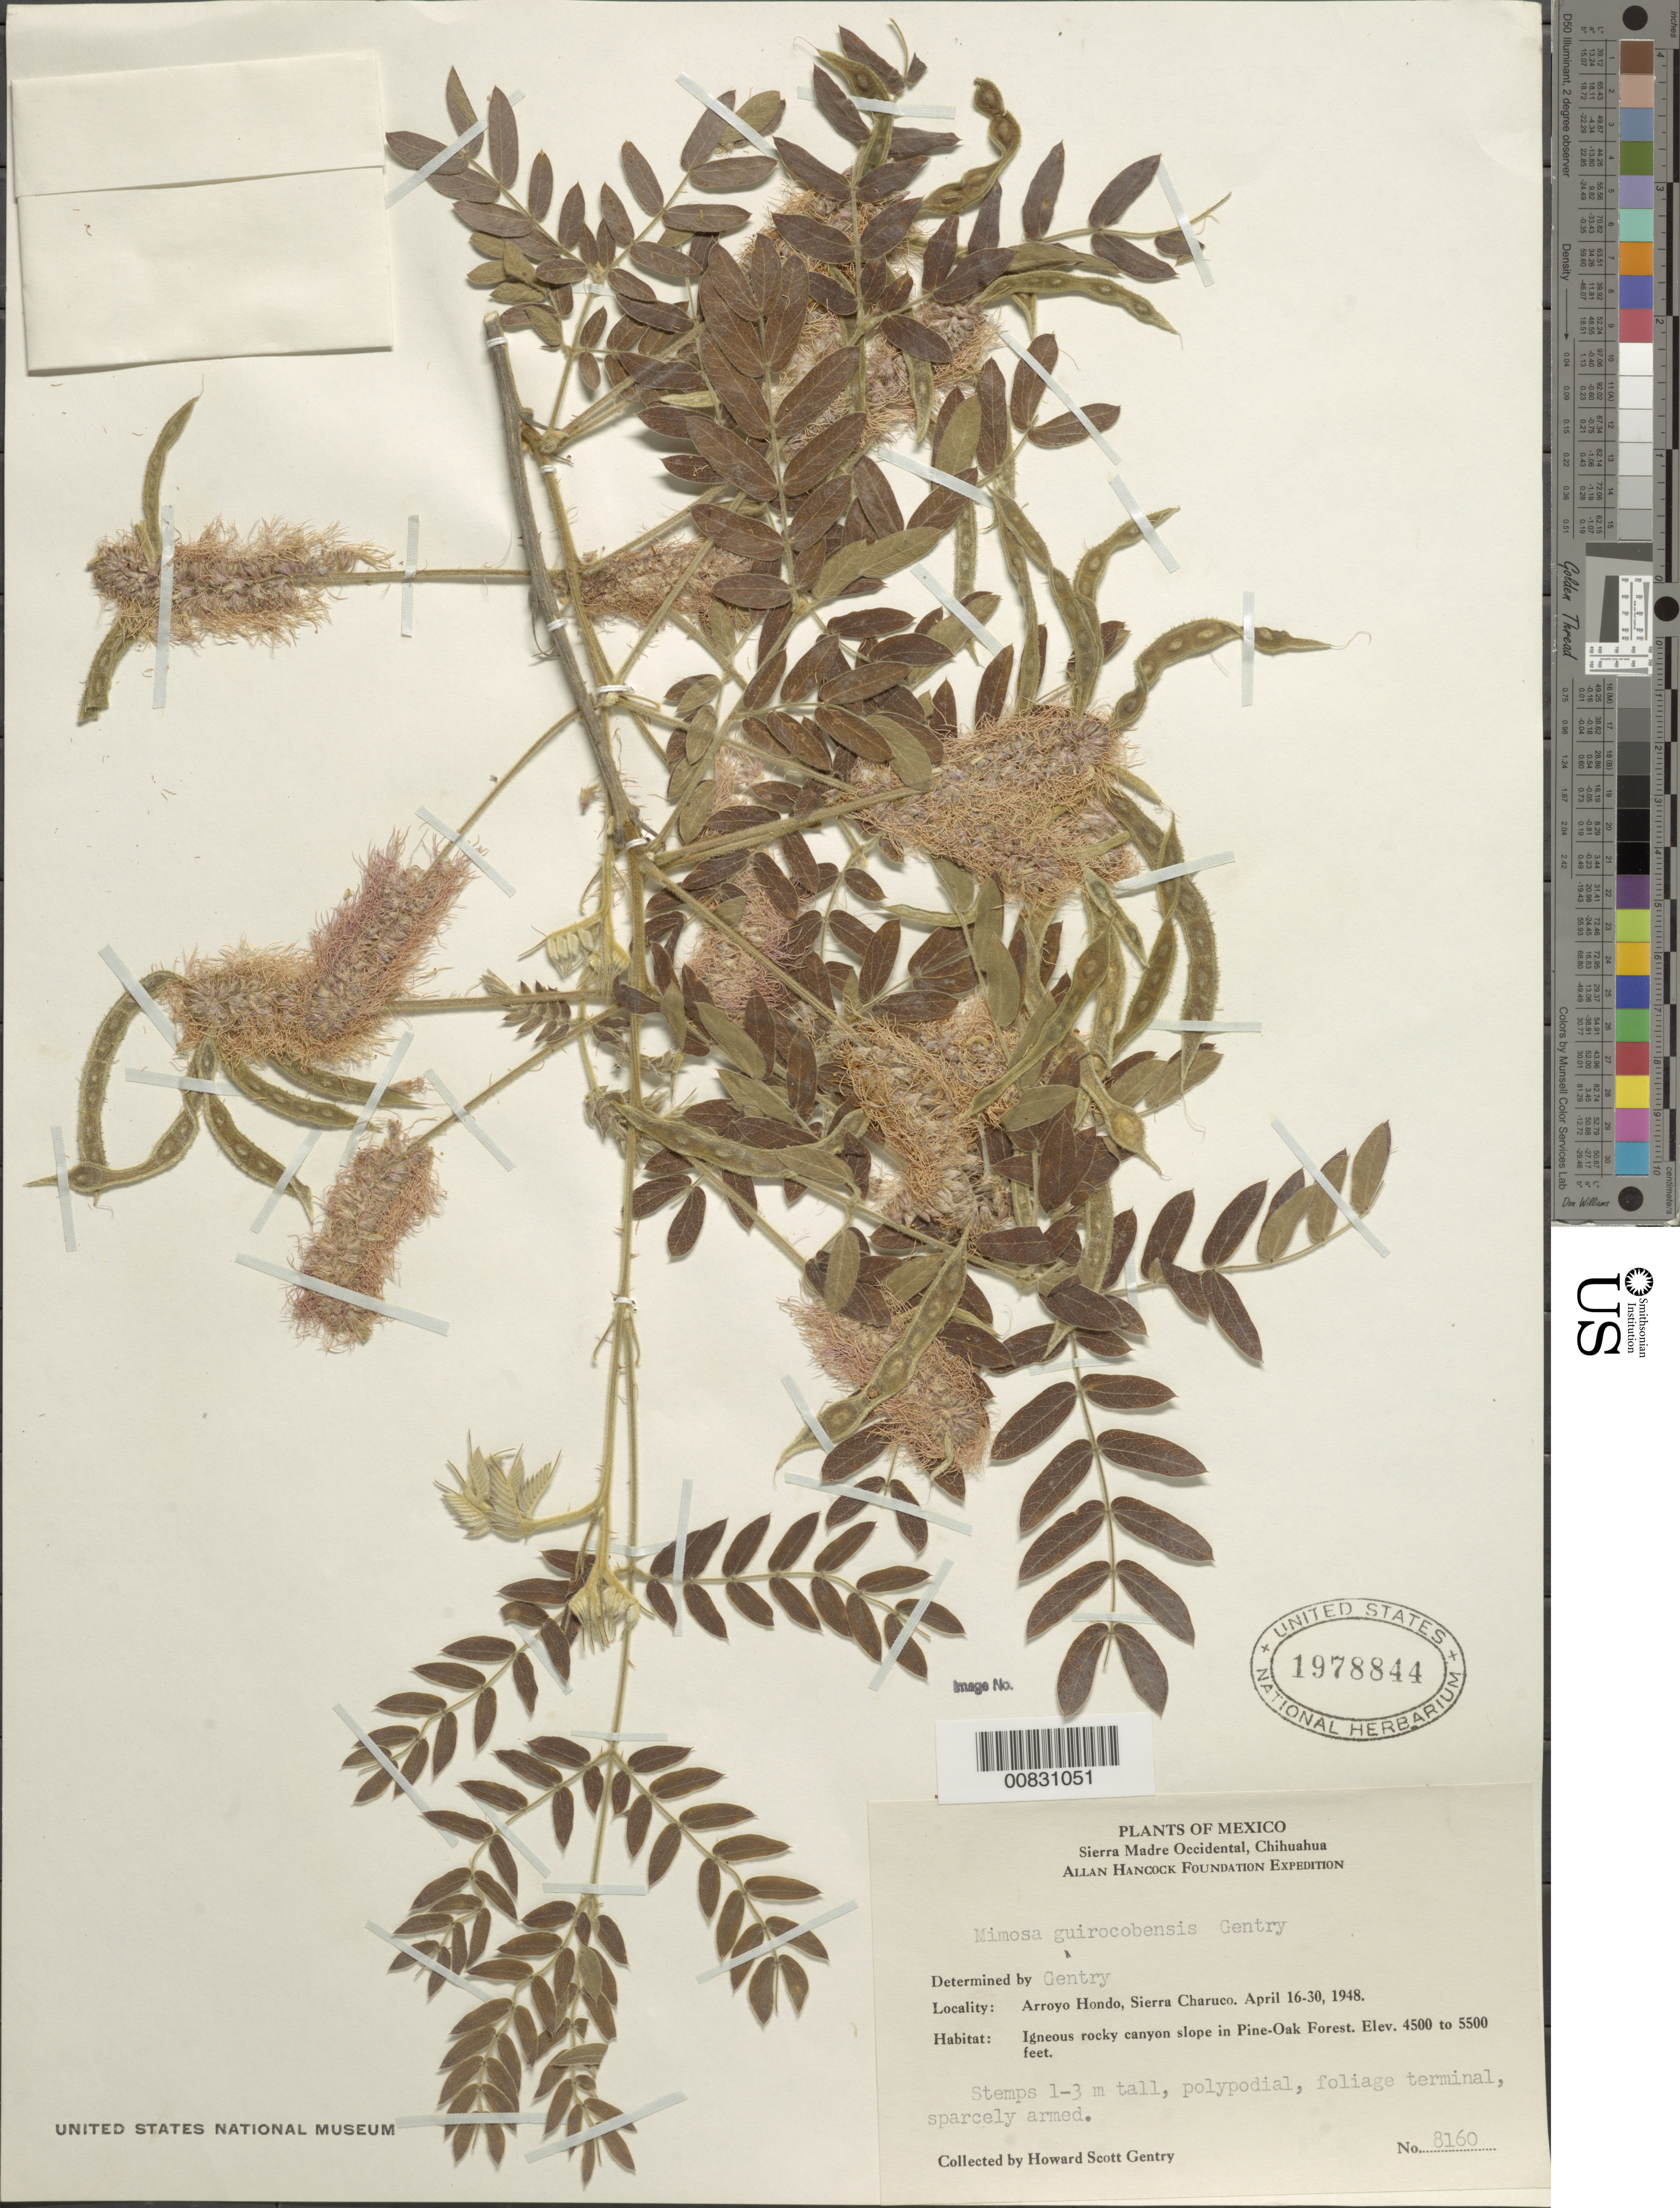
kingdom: Plantae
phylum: Tracheophyta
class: Magnoliopsida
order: Fabales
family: Fabaceae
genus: Mimosa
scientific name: Mimosa guirocobensis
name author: Gentry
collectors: H. S. Gentry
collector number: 8160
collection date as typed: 16 Apr 1948 to 30 Apr 1948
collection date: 1948-04-16/1948-04-30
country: Mexico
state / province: Chihuahua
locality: Arroyo Hondo, Sierra Charuco.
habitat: Igneous rocky canyon slope in Pine-Oak Forest.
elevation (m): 1372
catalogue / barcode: US 1978844